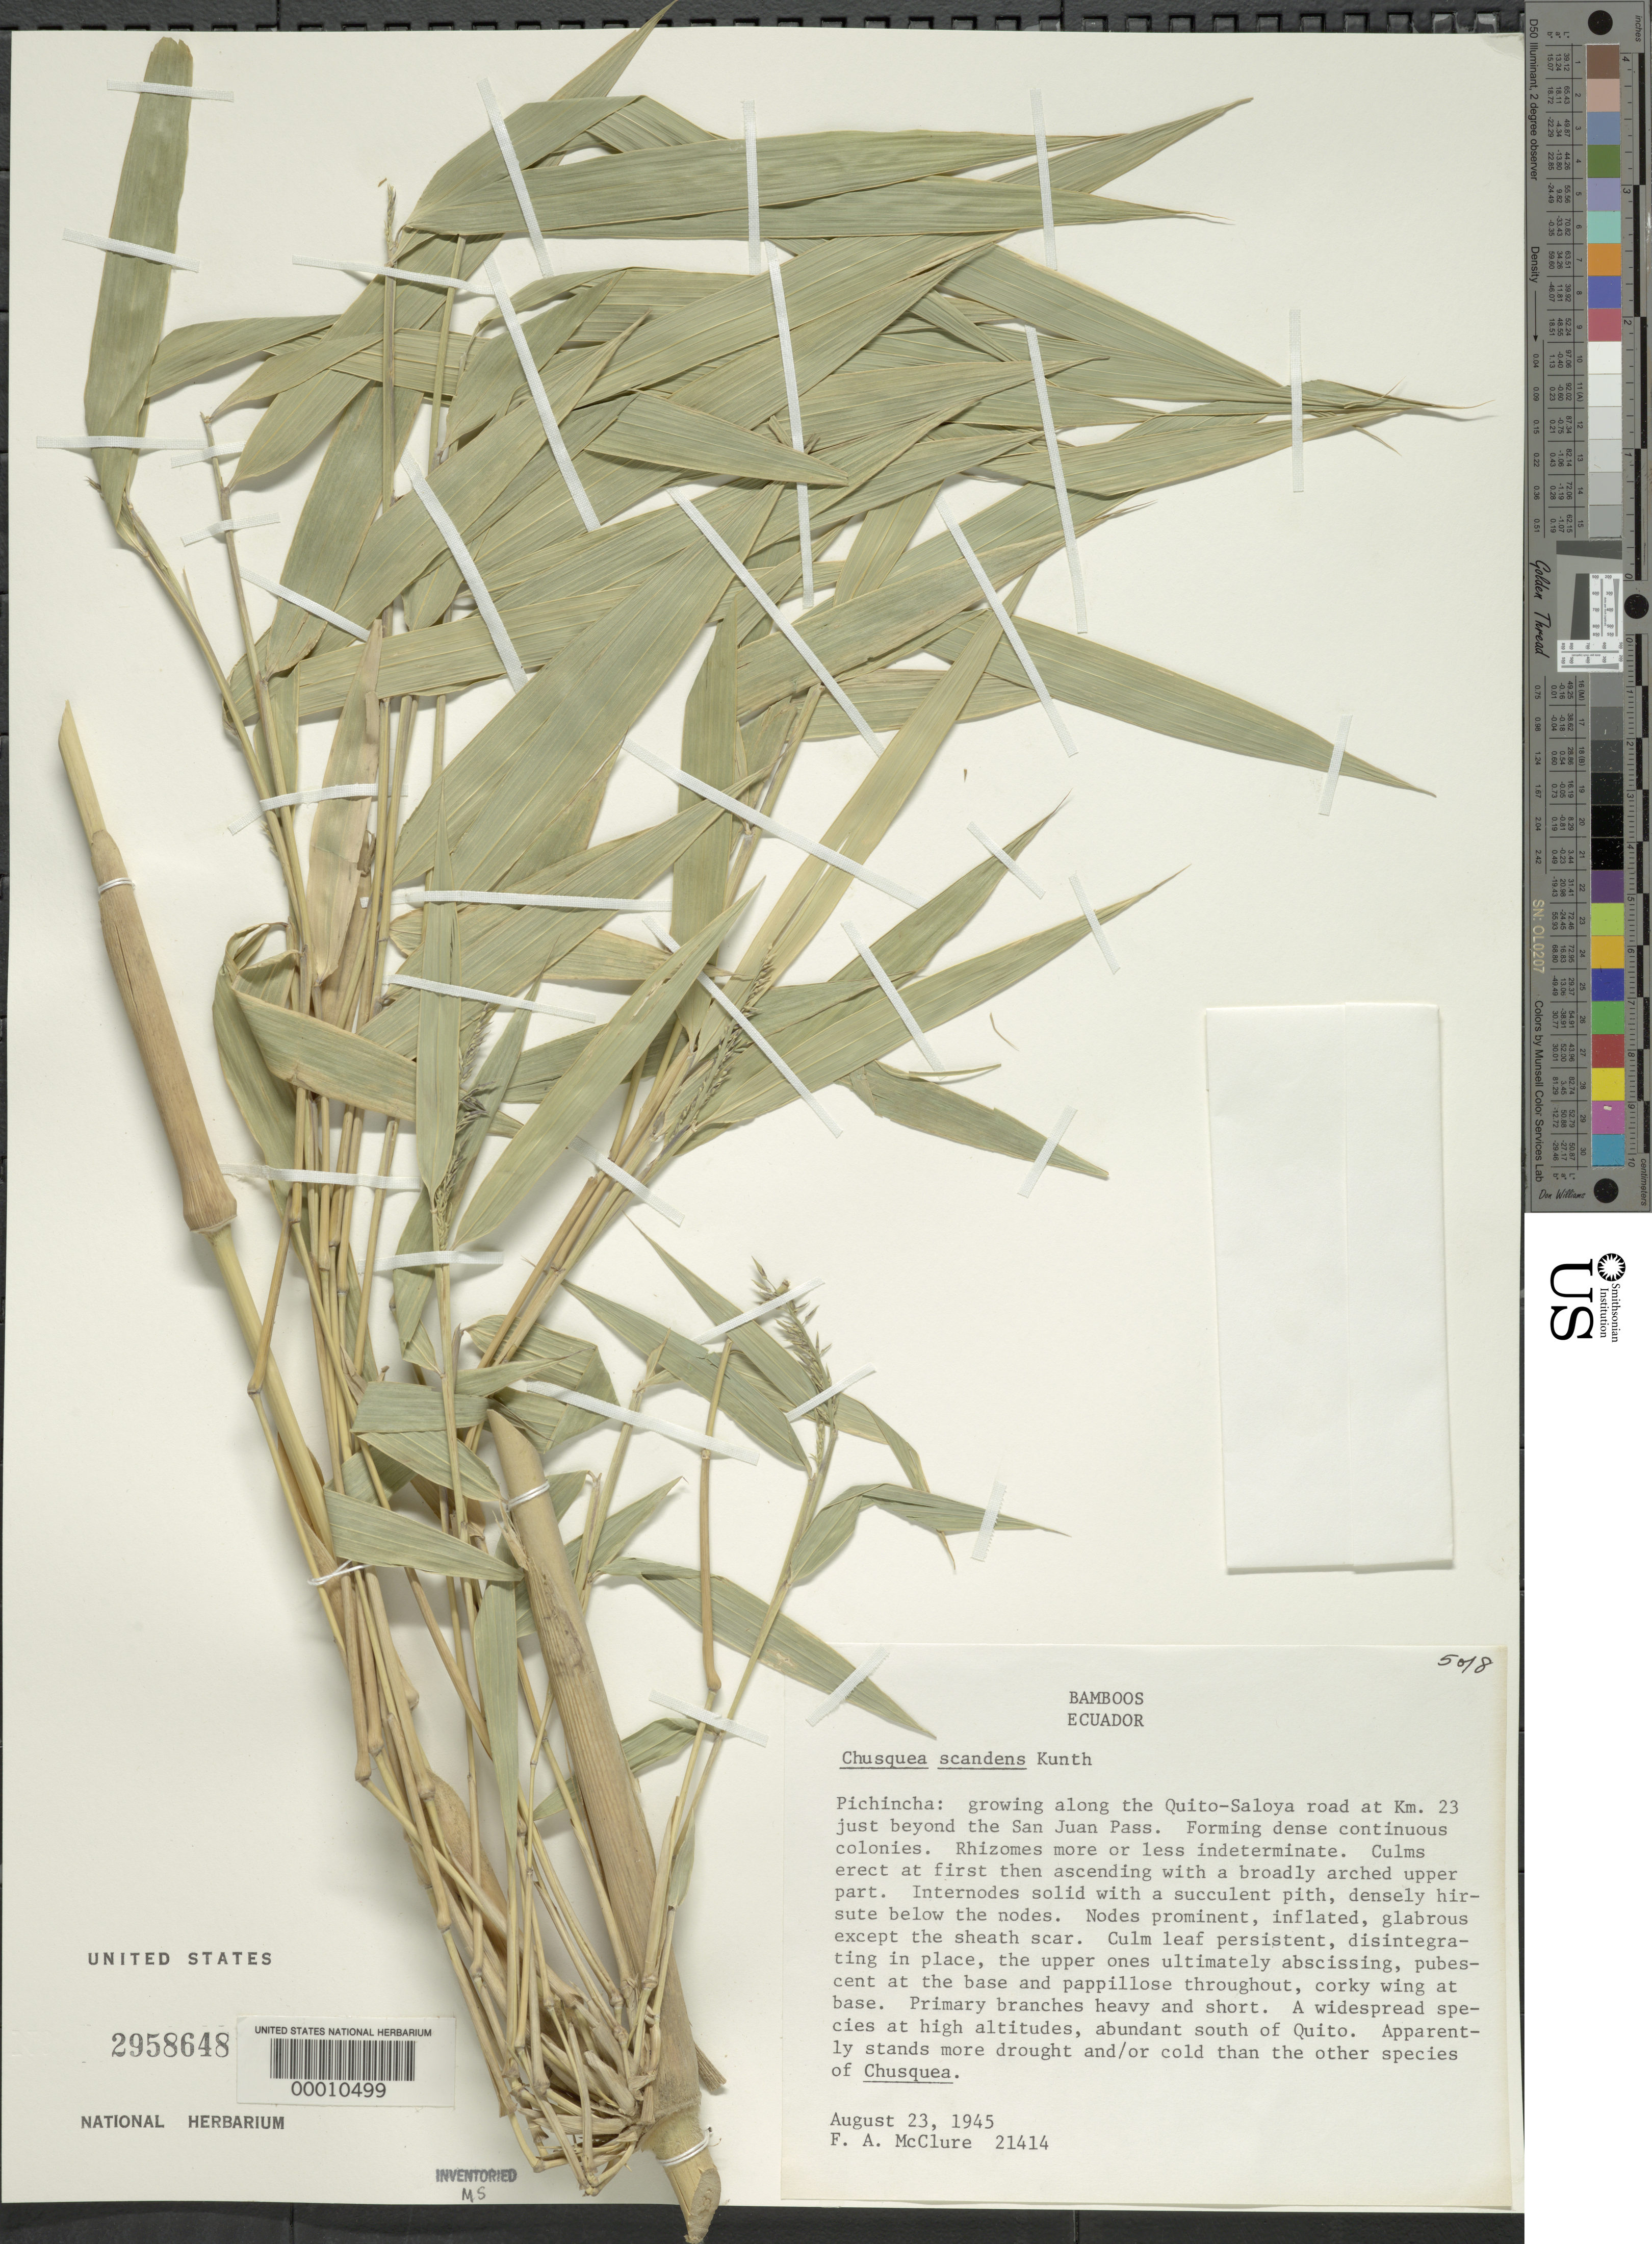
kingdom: Plantae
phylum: Tracheophyta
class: Liliopsida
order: Poales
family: Poaceae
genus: Chusquea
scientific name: Chusquea scandens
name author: Kunth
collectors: F. A. McClure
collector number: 21414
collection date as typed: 23 Aug 1945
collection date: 1945-08-23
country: Ecuador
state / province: Pichincha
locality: Quito, saloya, San Juan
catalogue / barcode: US 2958648